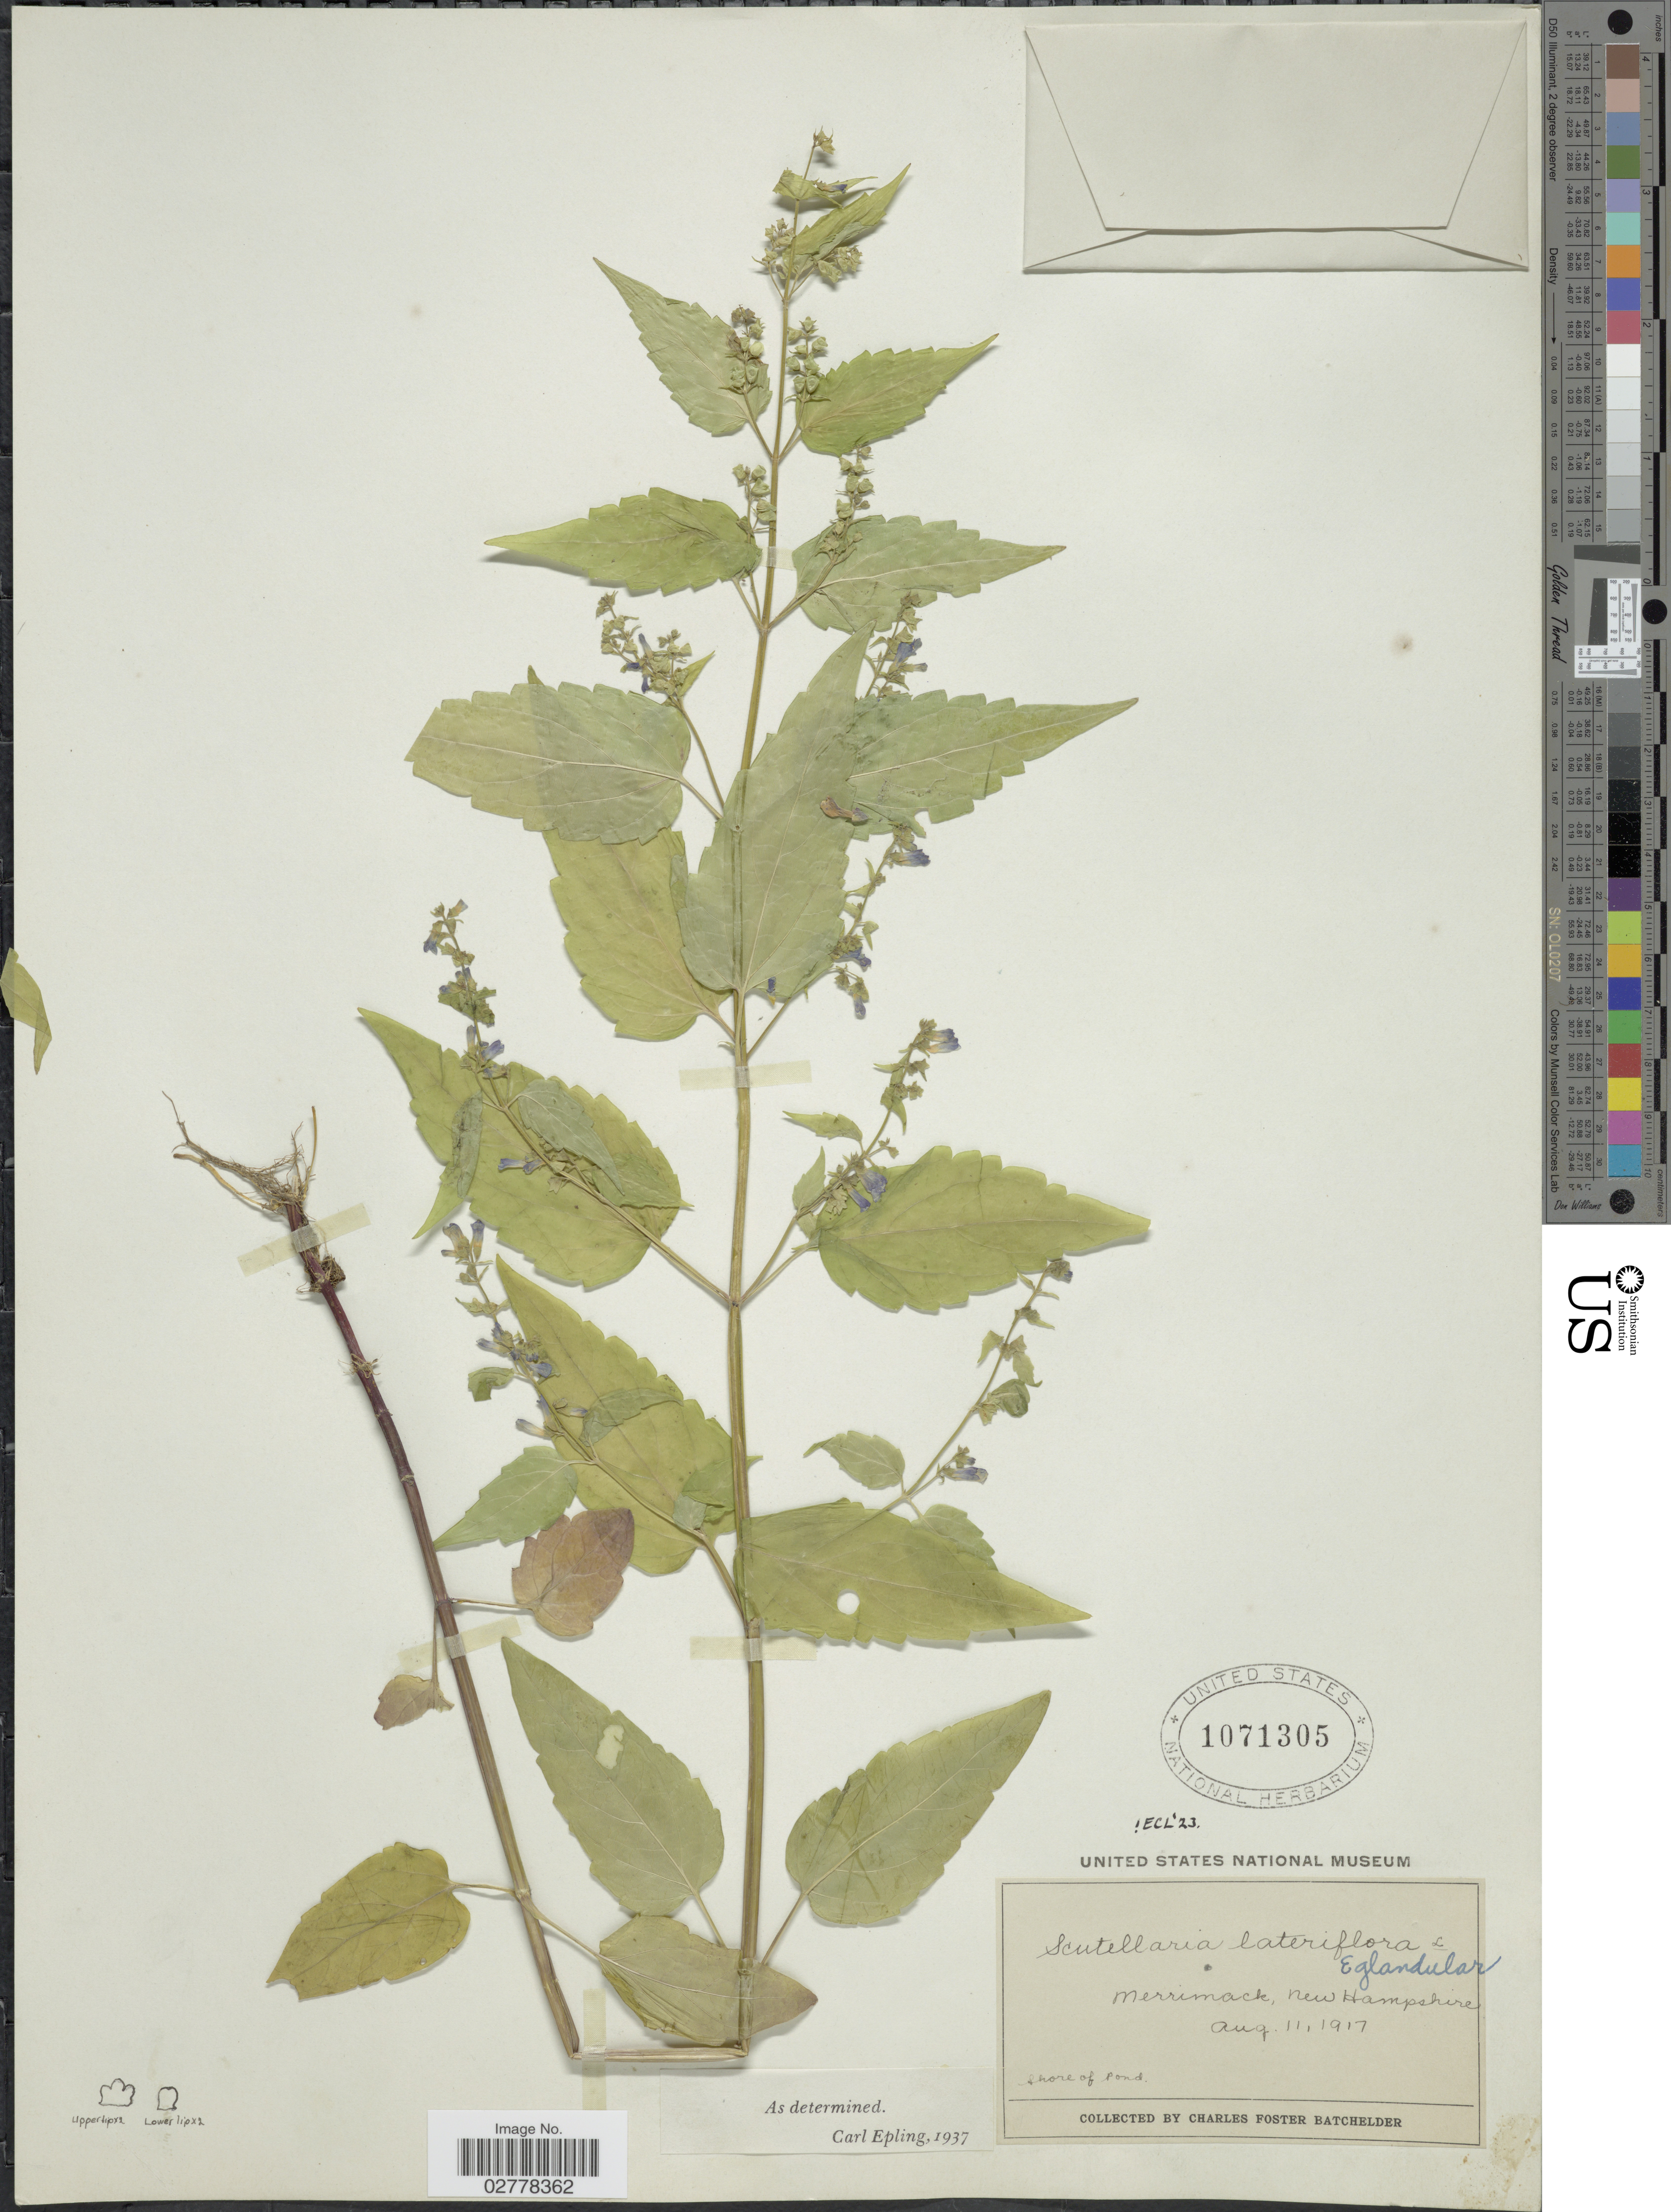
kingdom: Plantae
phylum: Tracheophyta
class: Magnoliopsida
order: Lamiales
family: Lamiaceae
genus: Scutellaria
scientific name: Scutellaria lateriflora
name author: L.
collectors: C. Batchelder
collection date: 1917-08-11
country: United States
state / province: New Hampshire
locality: Merrimack. Shore of Pond.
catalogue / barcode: US 1071305